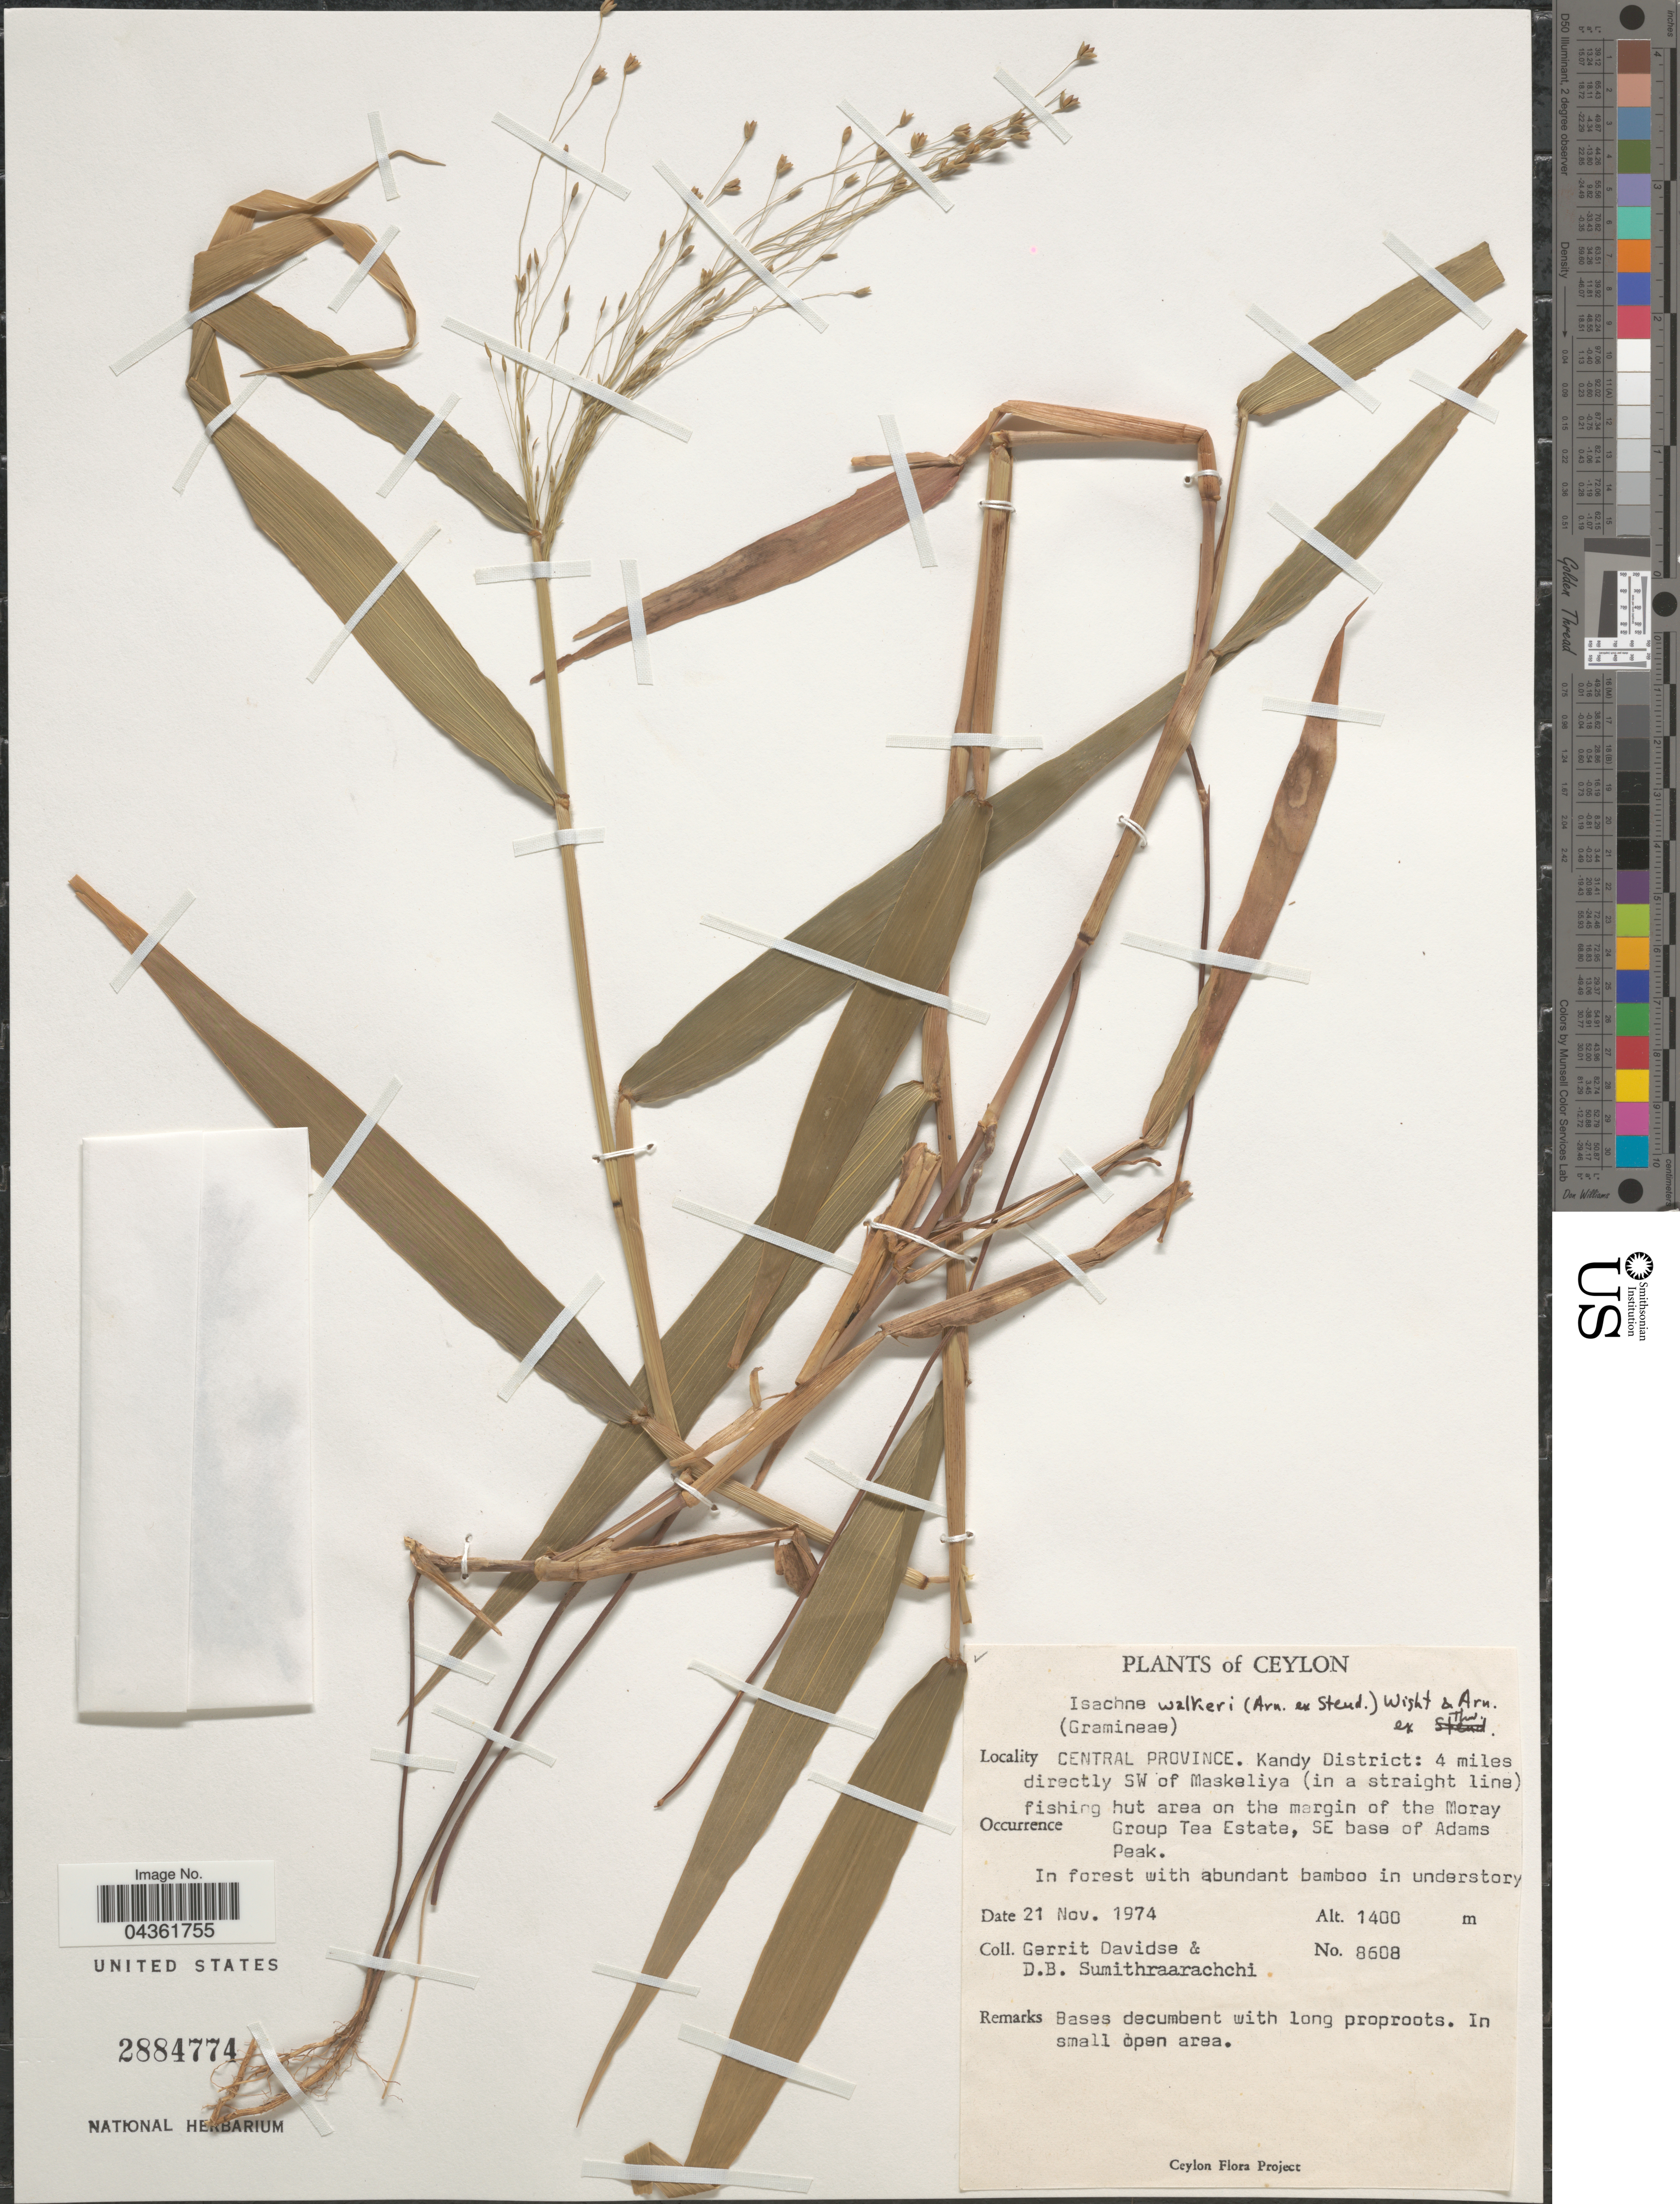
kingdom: Plantae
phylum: Tracheophyta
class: Liliopsida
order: Poales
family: Poaceae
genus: Isachne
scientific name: Isachne walkeri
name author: (Arn. ex Steud.) Wight & Arn. ex Hook. f.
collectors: G. Davidse & D. B. Sumithraarachchi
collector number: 8608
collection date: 1974-11-21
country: Sri Lanka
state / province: Central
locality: Ceylon. Kandy District: 4 miles directly SW of Maskeliya (in a straight line) fishing hut area on the margin of the Moray Group Tea Estate, SE base of Adams Peak.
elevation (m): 1400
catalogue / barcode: US 2884774